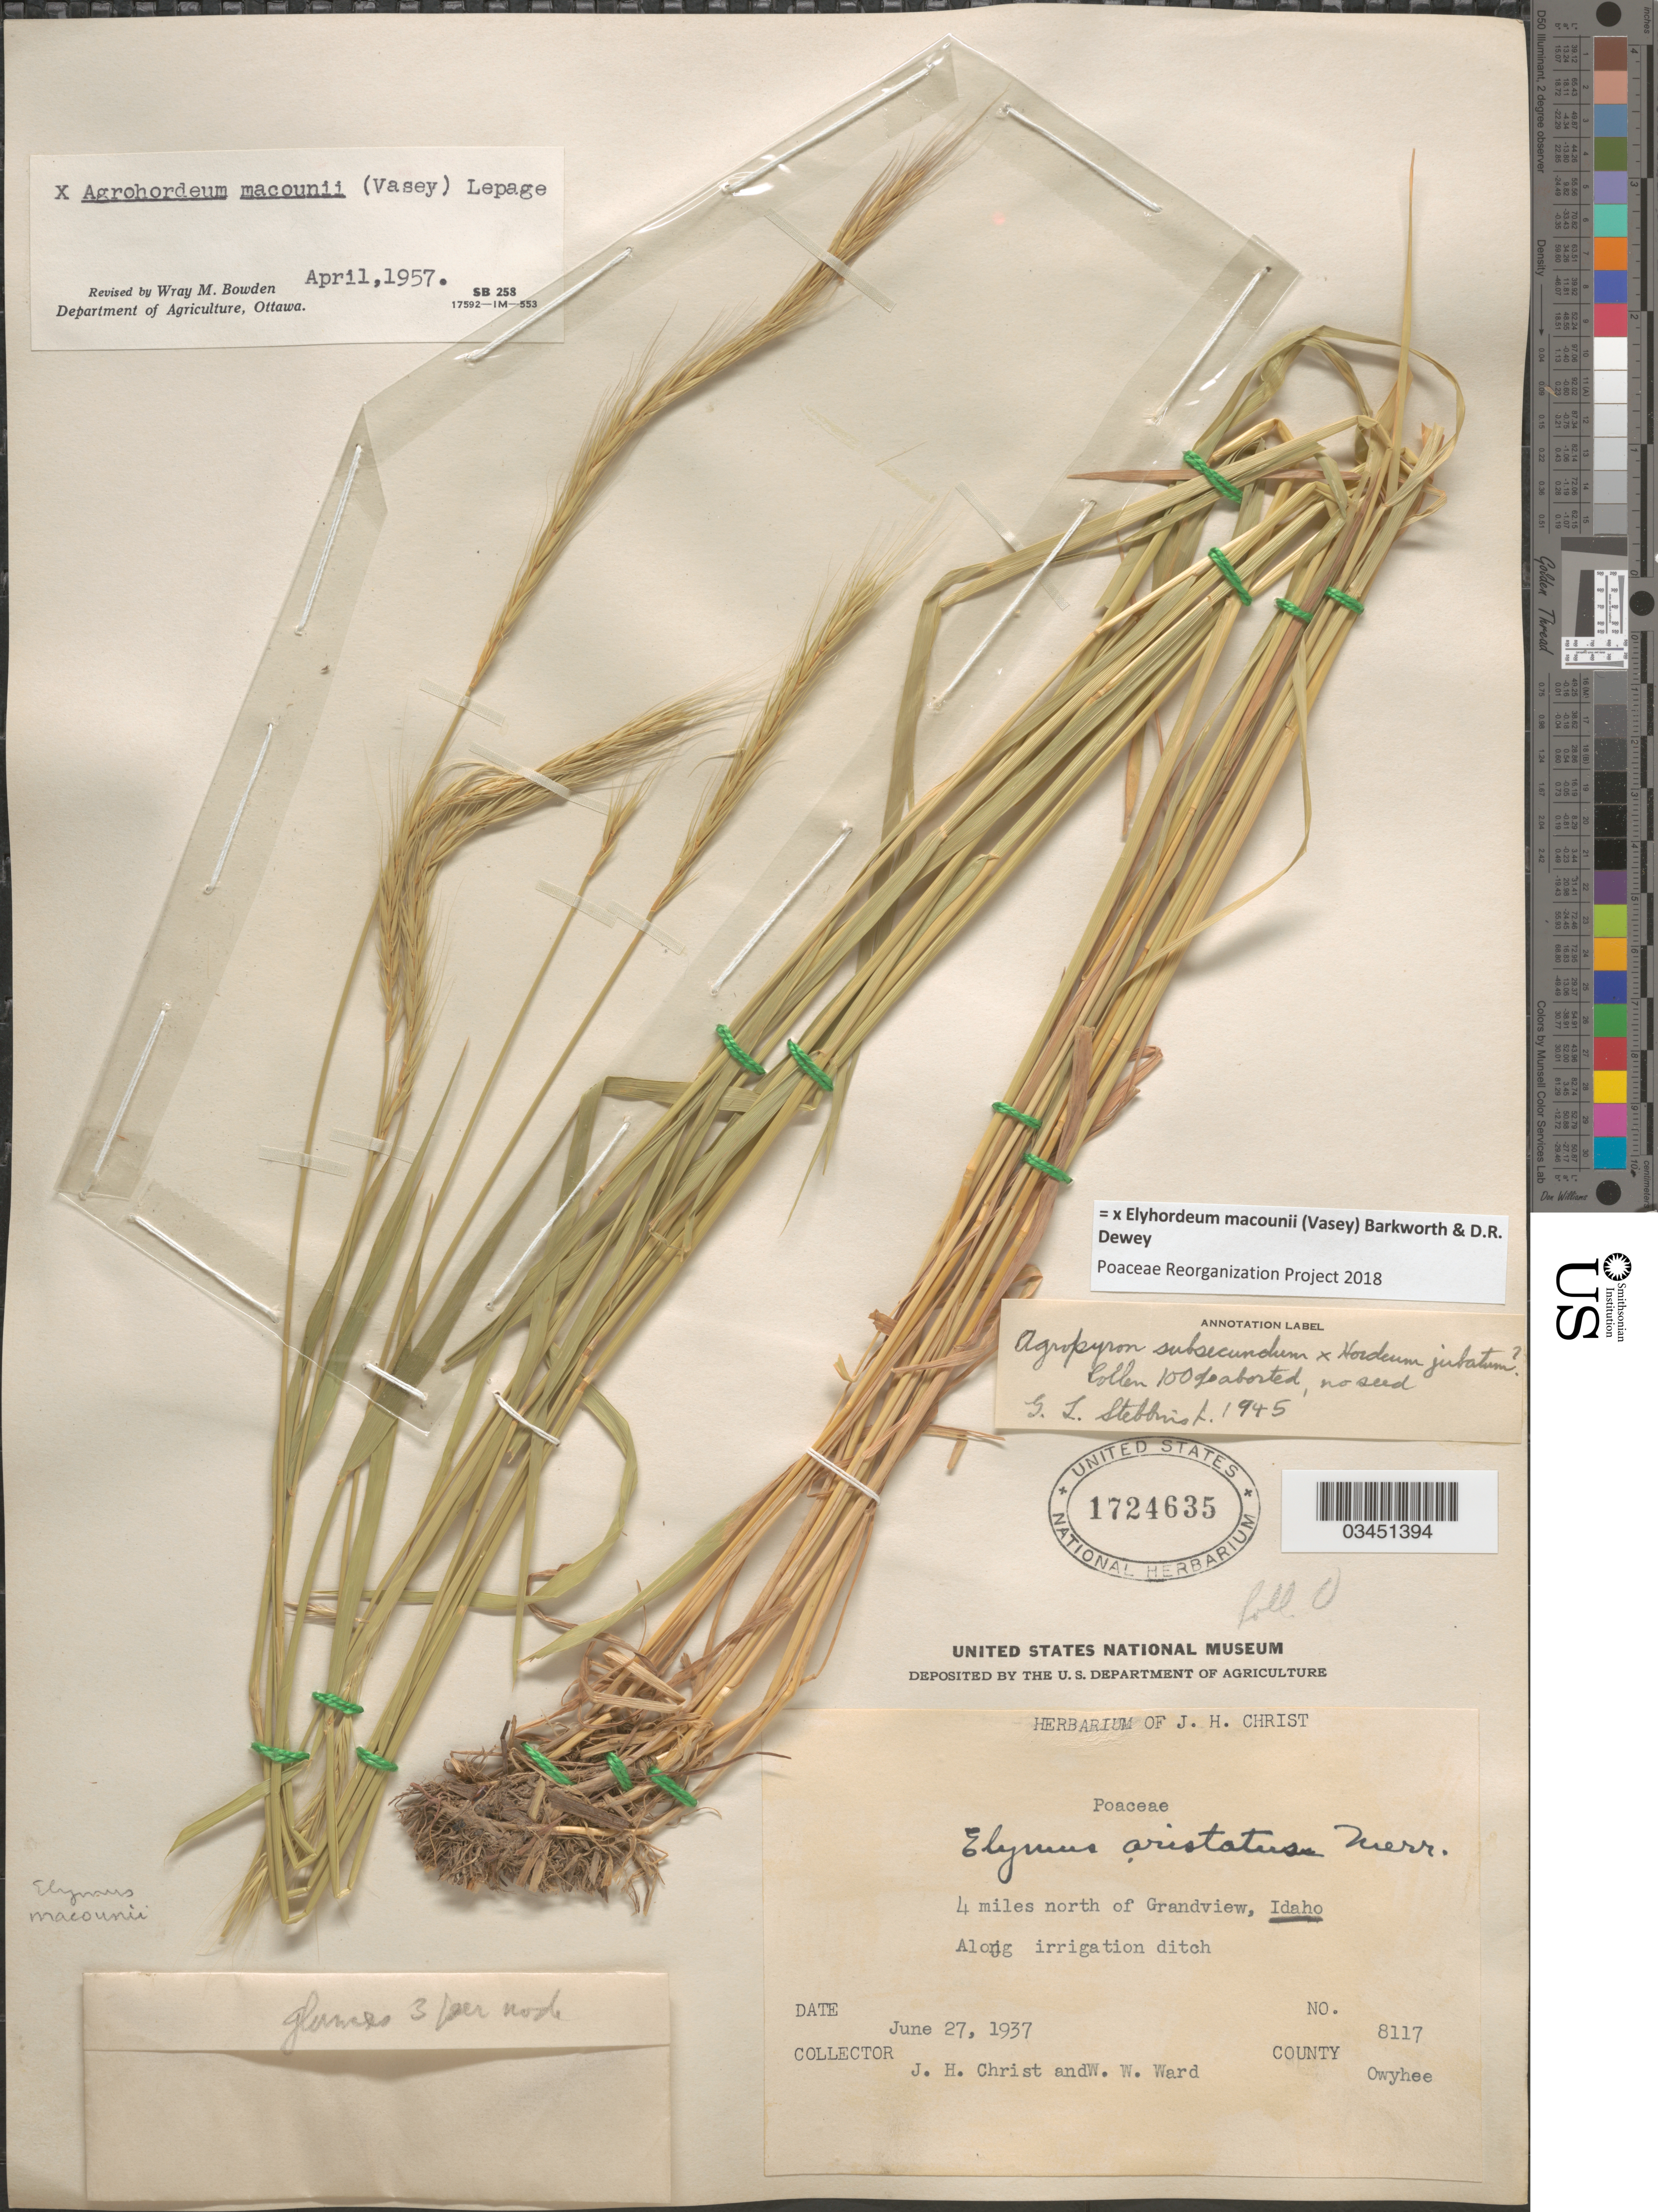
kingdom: Plantae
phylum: Tracheophyta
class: Liliopsida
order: Poales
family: Poaceae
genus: Elyhordeum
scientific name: x Elyhordeum macounii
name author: (Vasey) Barkworth & Dewey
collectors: J. H. Christ & W. Ward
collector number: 8117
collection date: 1937-06-27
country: United States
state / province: Idaho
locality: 4 miles north of Grandview. Along irrigation ditch. County Owyhee.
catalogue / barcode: US 1724635